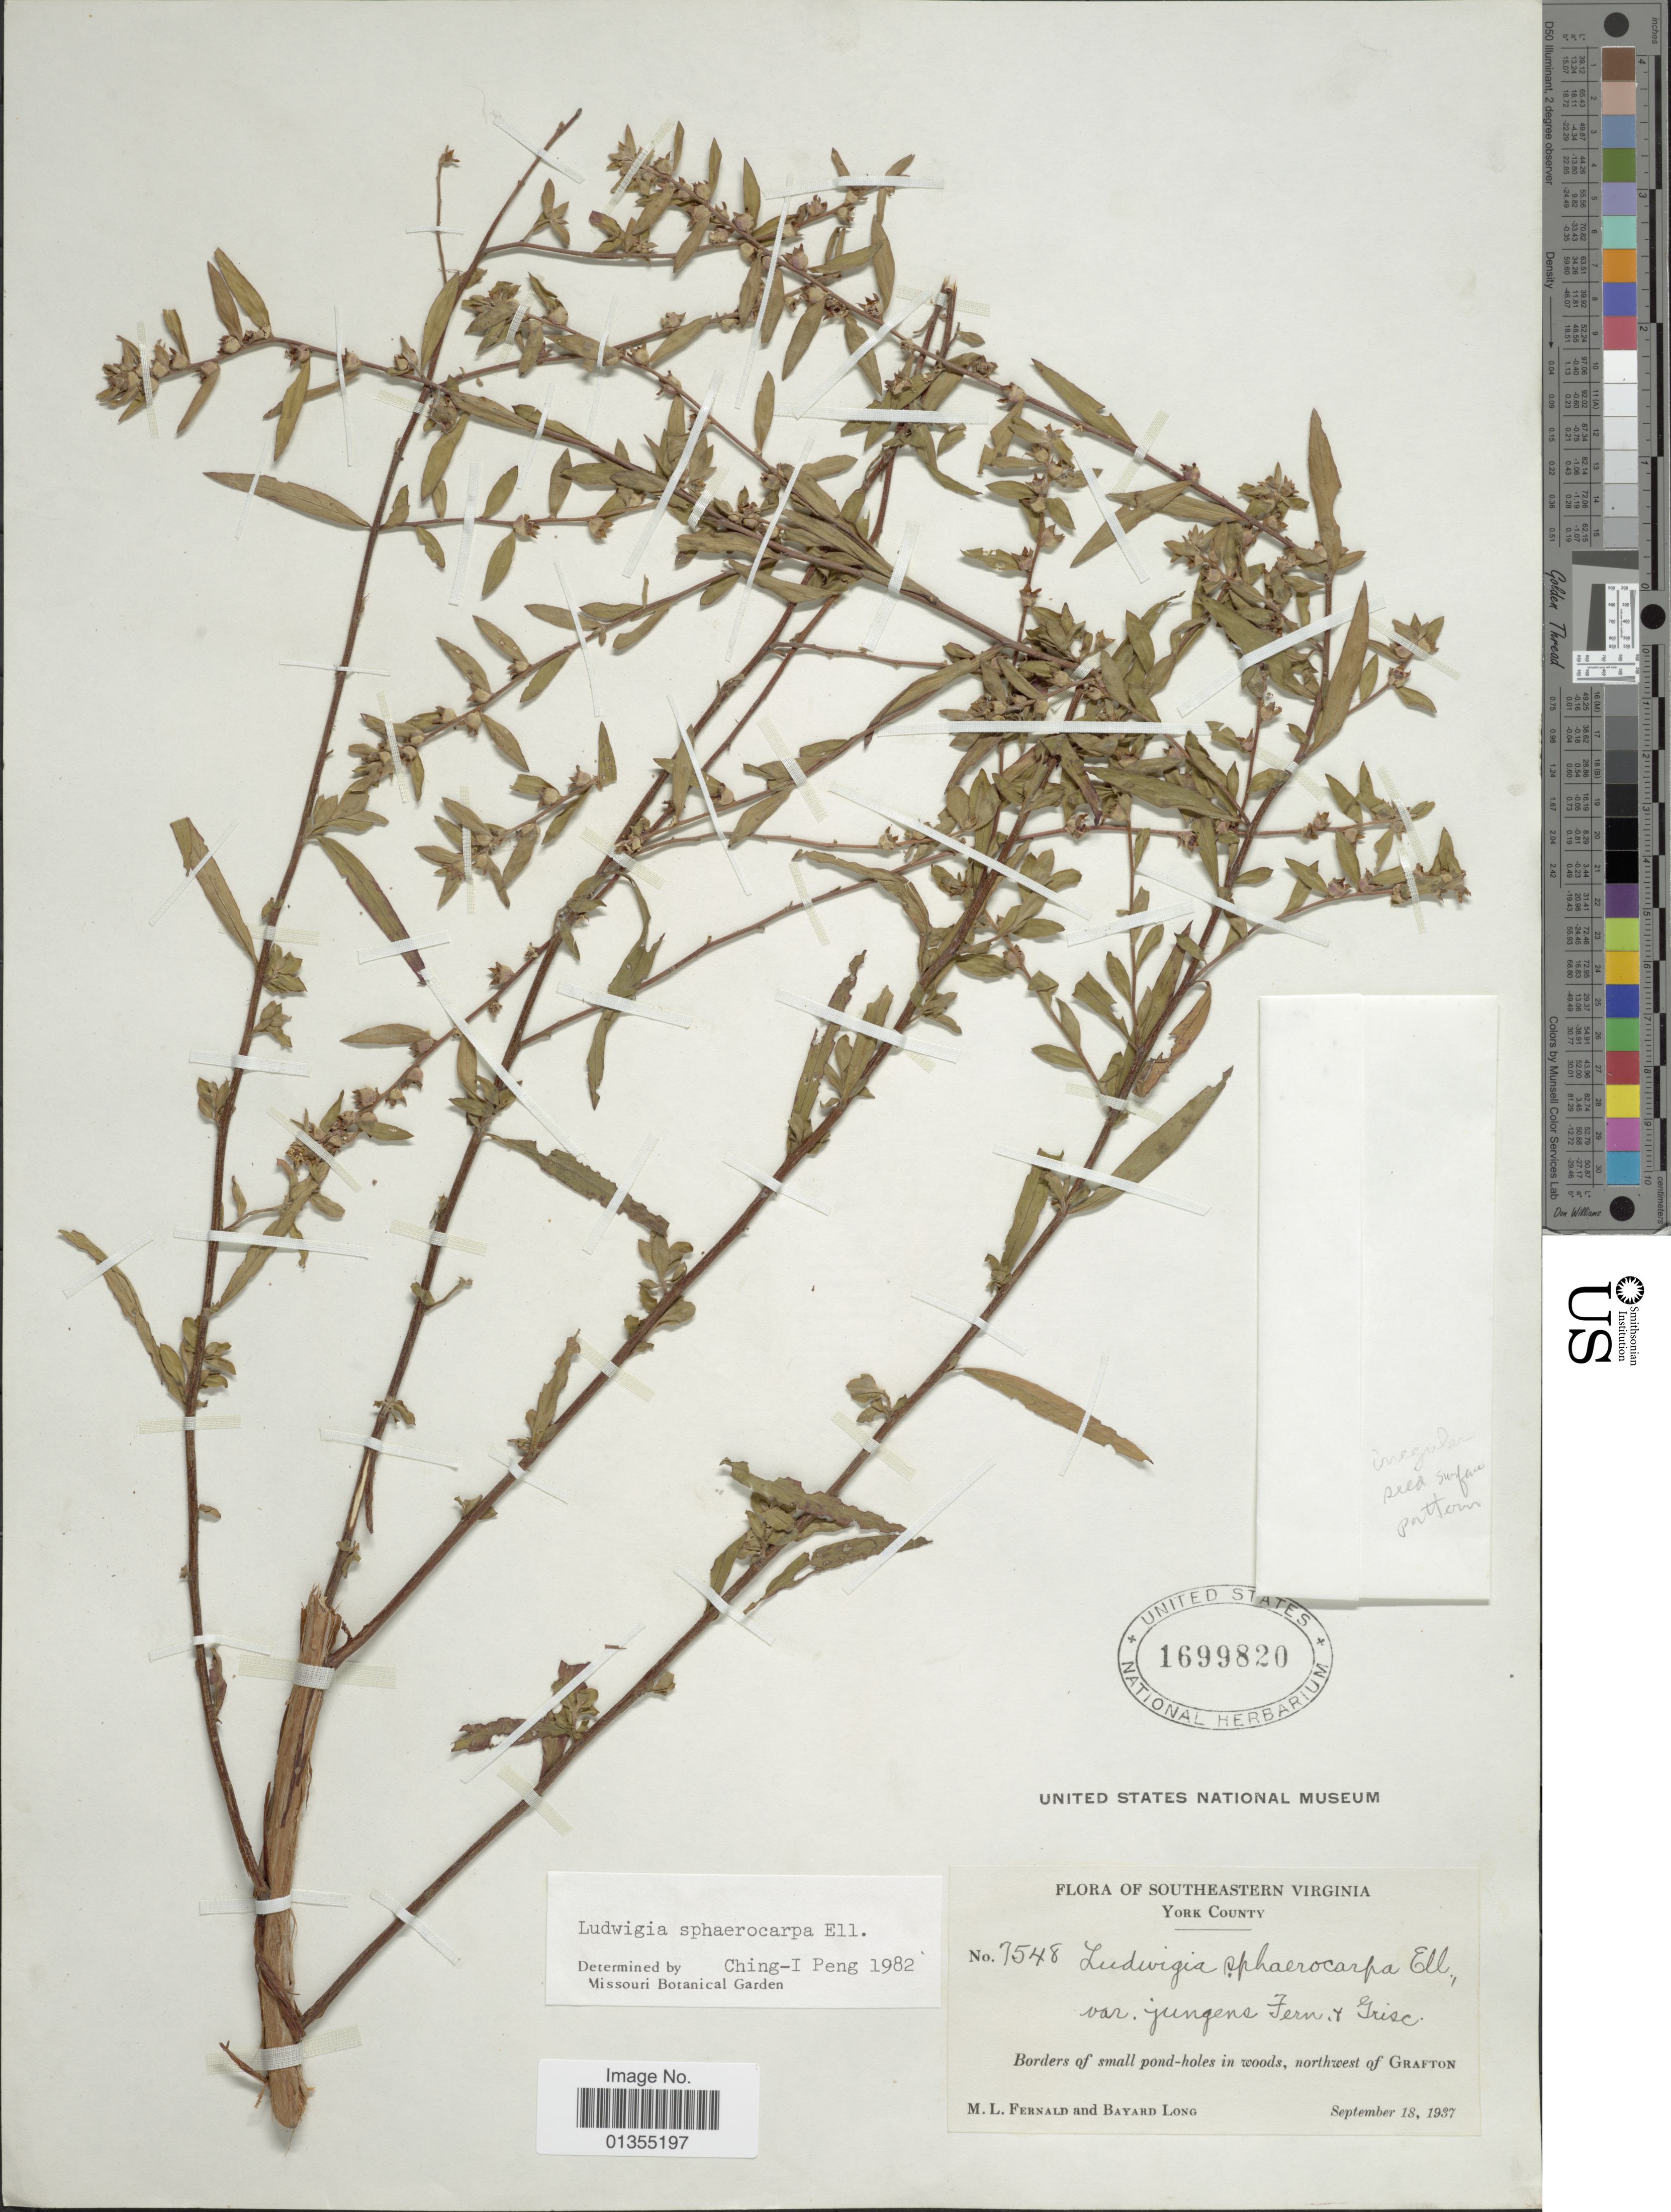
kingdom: Plantae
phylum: Tracheophyta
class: Magnoliopsida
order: Myrtales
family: Onagraceae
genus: Ludwigia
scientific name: Ludwigia sphaerocarpa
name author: Elliott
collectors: M. L. Fernald & B. Long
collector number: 7548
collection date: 1937-09-18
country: United States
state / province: Virginia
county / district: York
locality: Southeastern Virginia, York County, northwest of Grafton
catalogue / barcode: US 1699820